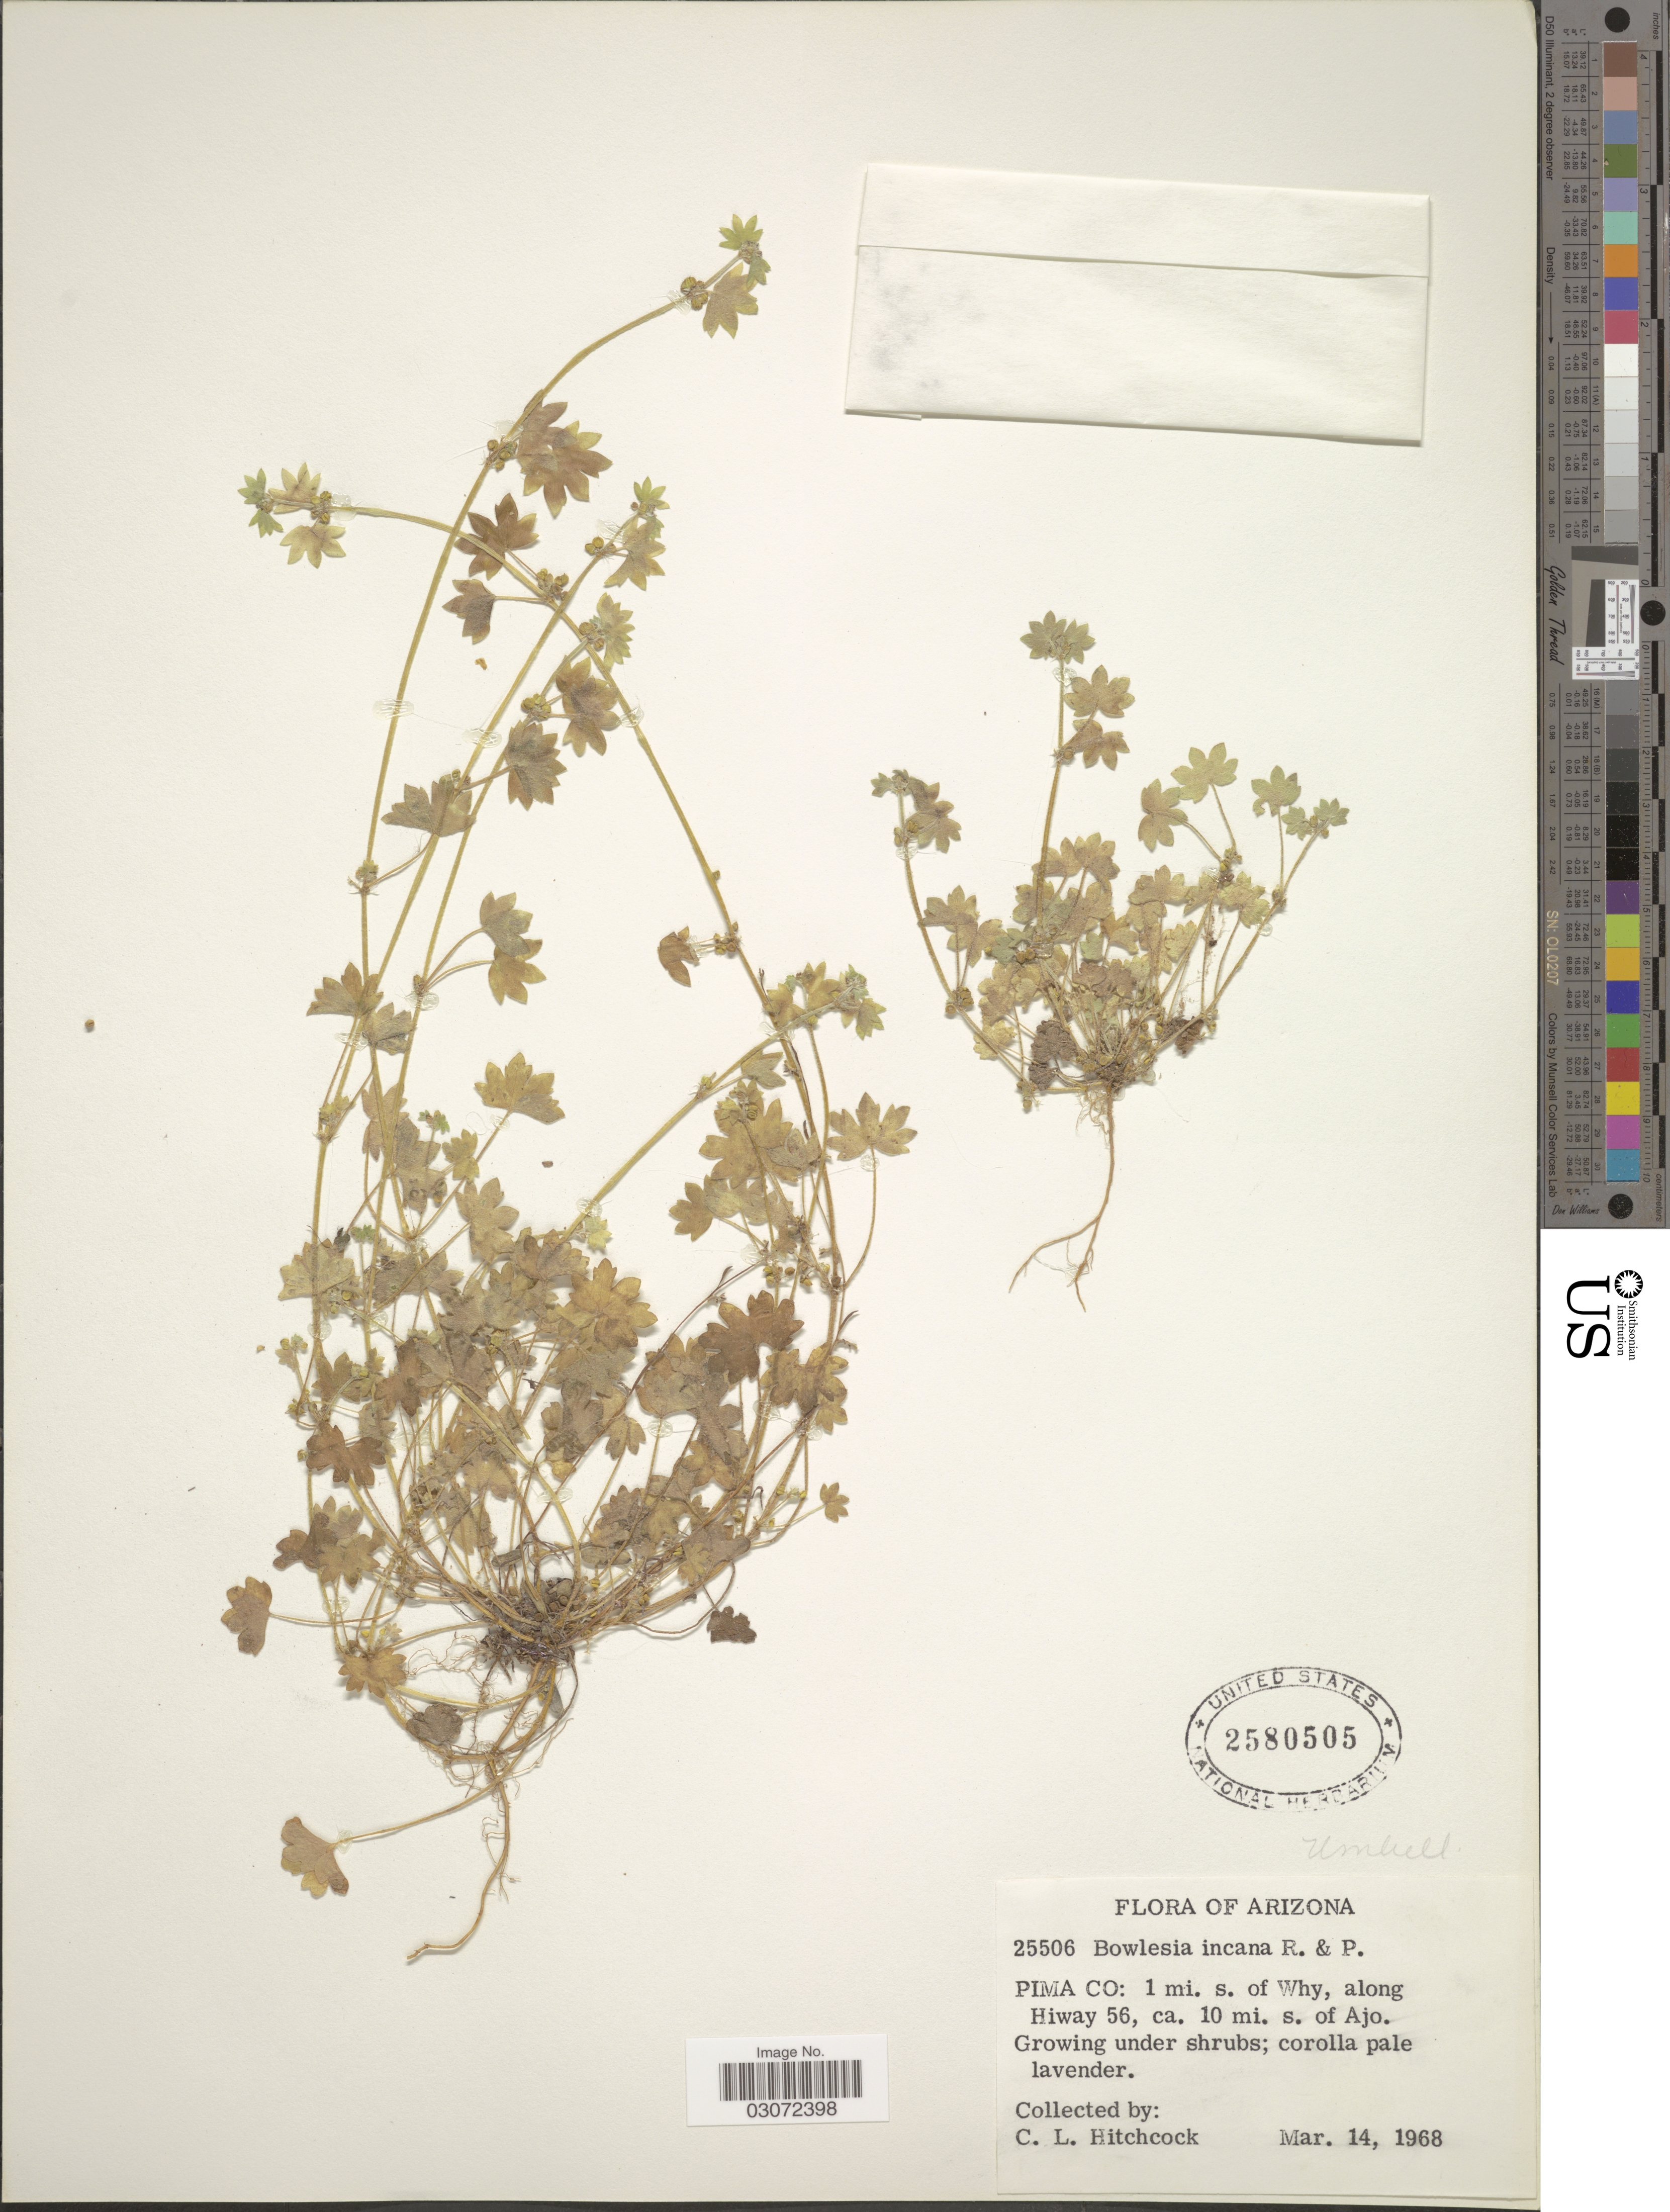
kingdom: Plantae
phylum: Tracheophyta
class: Magnoliopsida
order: Apiales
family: Apiaceae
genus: Bowlesia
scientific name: Bowlesia incana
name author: Ruiz & Pav.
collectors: C. L. Hitchcock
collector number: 25506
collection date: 1968-03-14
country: United States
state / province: Arizona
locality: Pima Co: 1 mi. s. of Why, along Hiway 56, ca. 10 mi. s. of Ajo.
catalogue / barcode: US 2580505